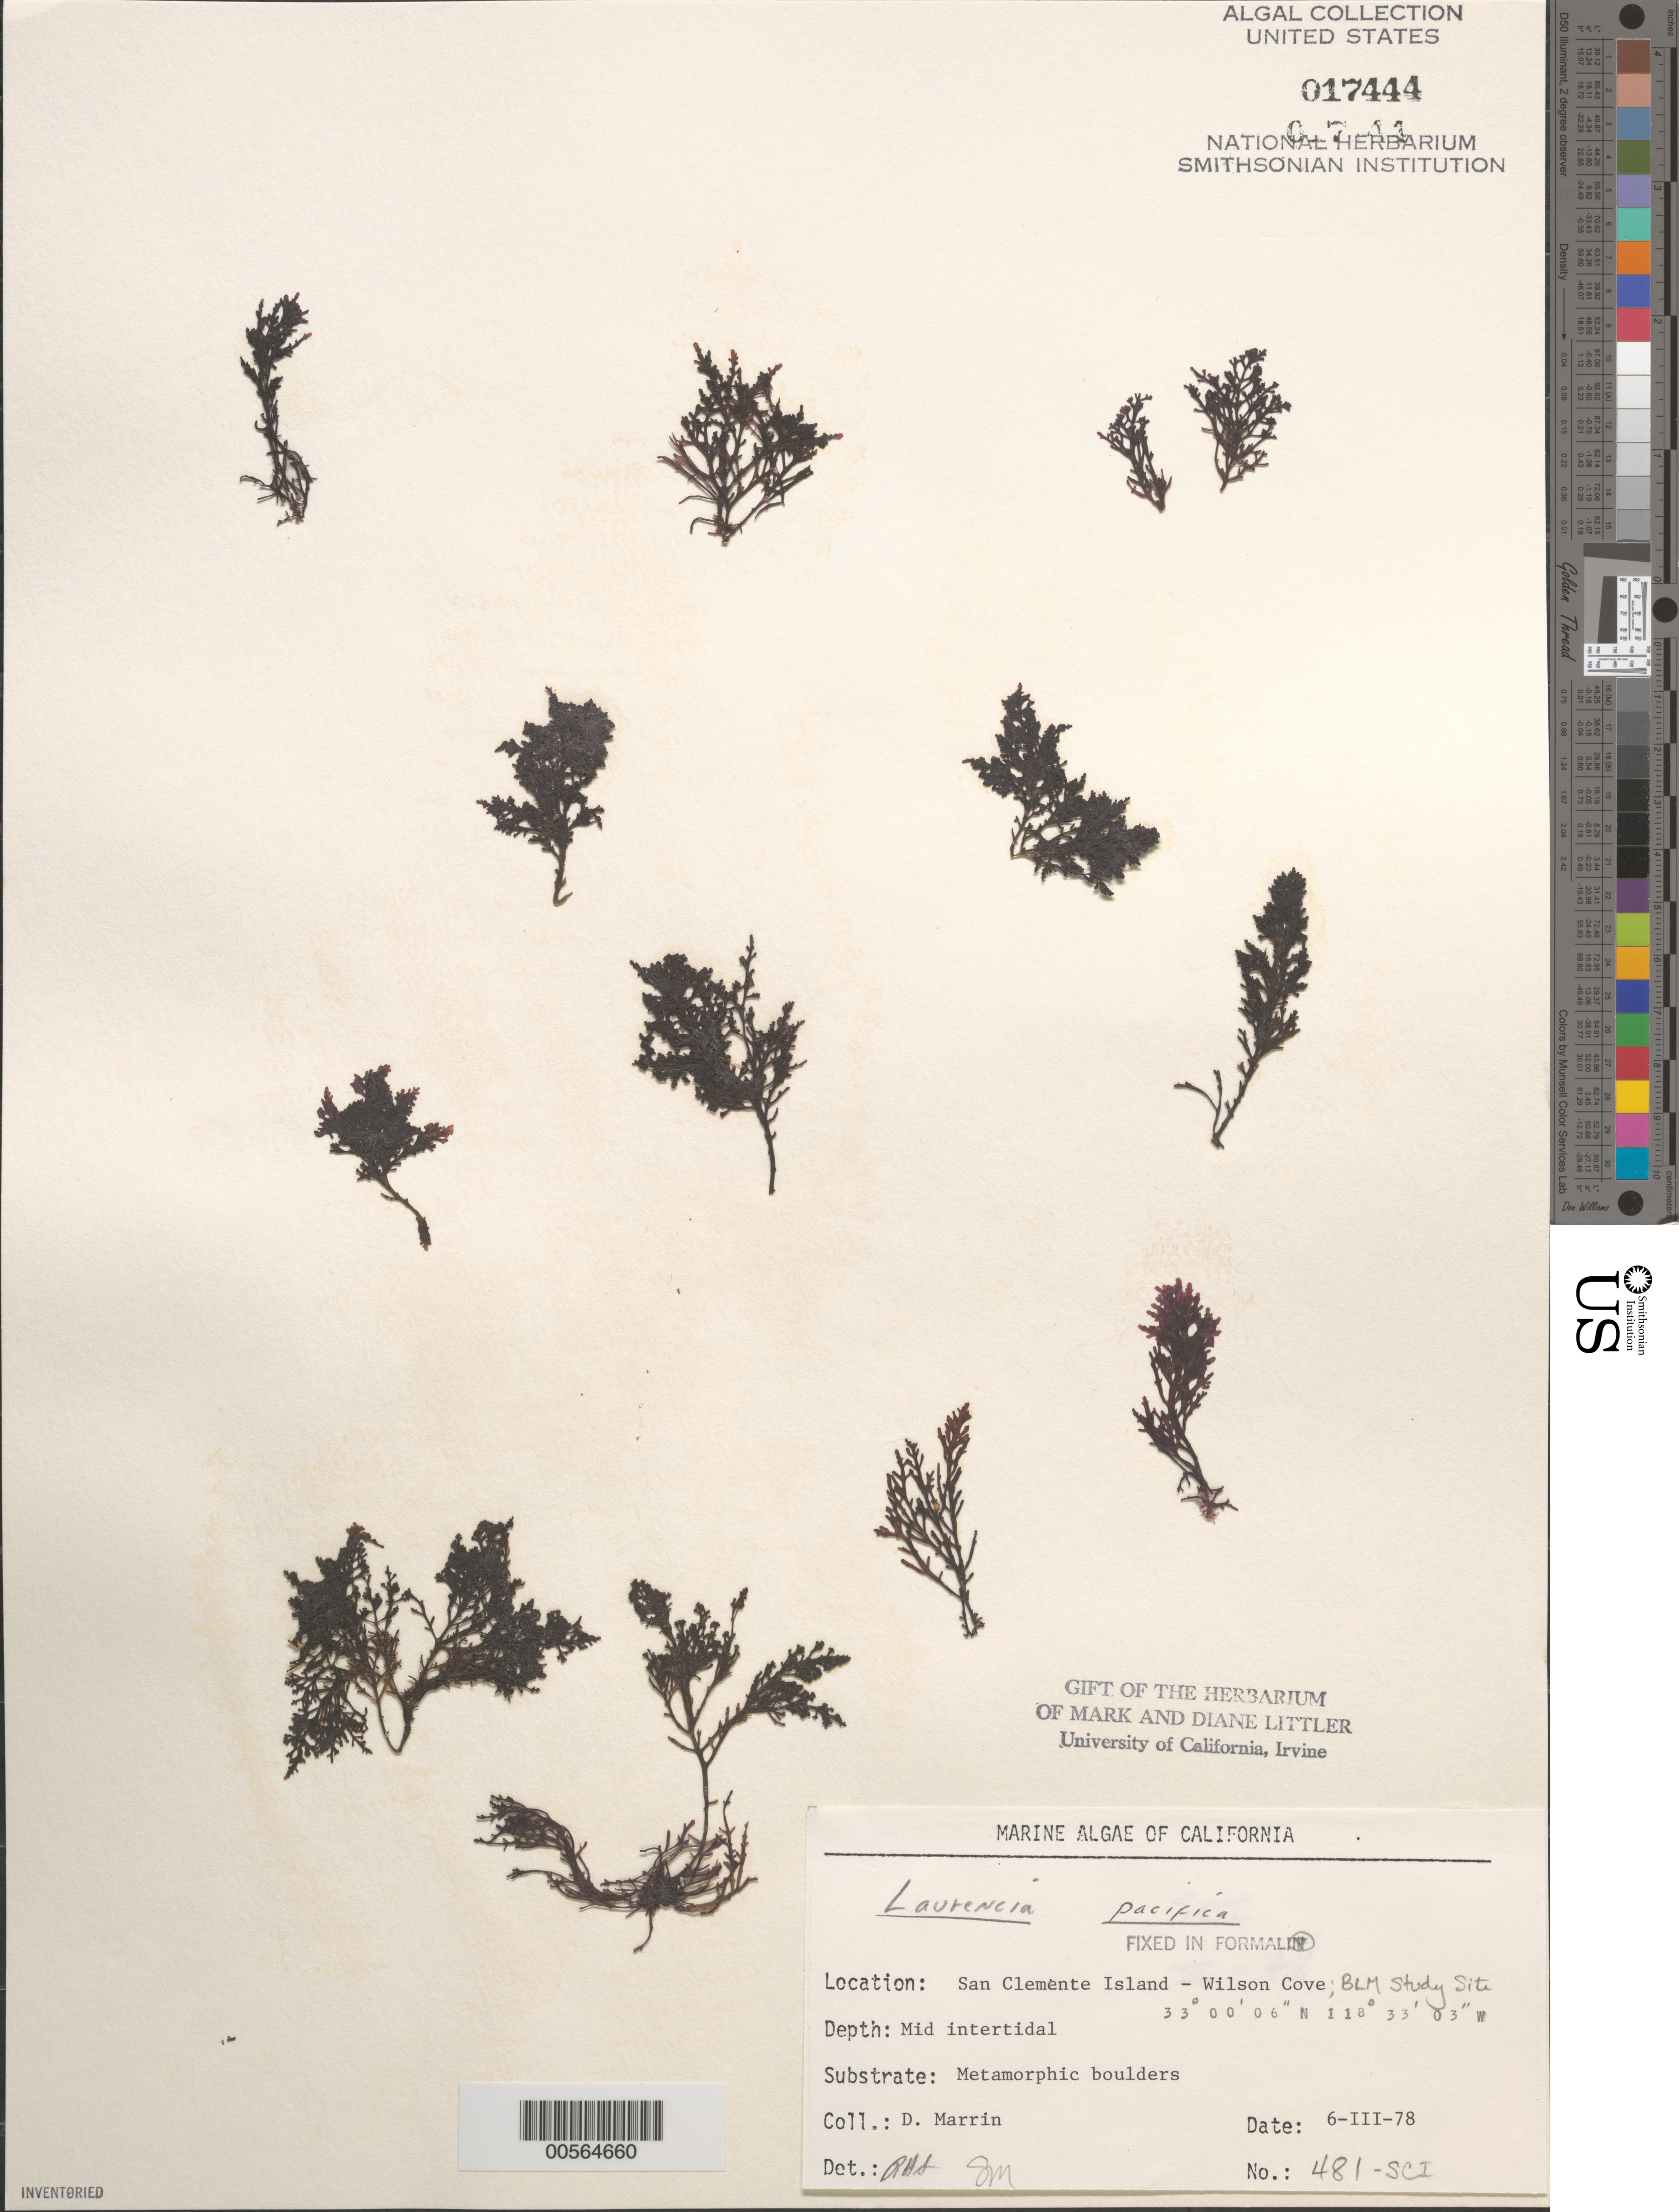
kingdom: Plantae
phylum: Rhodophyta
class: Florideophyceae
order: Ceramiales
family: Rhodomelaceae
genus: Laurencia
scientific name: Laurencia pacifica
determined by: Sims, Robert H.; Murray, S. N.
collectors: D. Marrin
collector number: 481-sci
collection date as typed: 06 Mar 1978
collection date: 1978-03-06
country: United States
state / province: California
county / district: Los Angeles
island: San Clemente Island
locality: Wilson Cove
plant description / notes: BLM-SOCALBIGHT Rocky Intertidal Survey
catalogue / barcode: US 17444